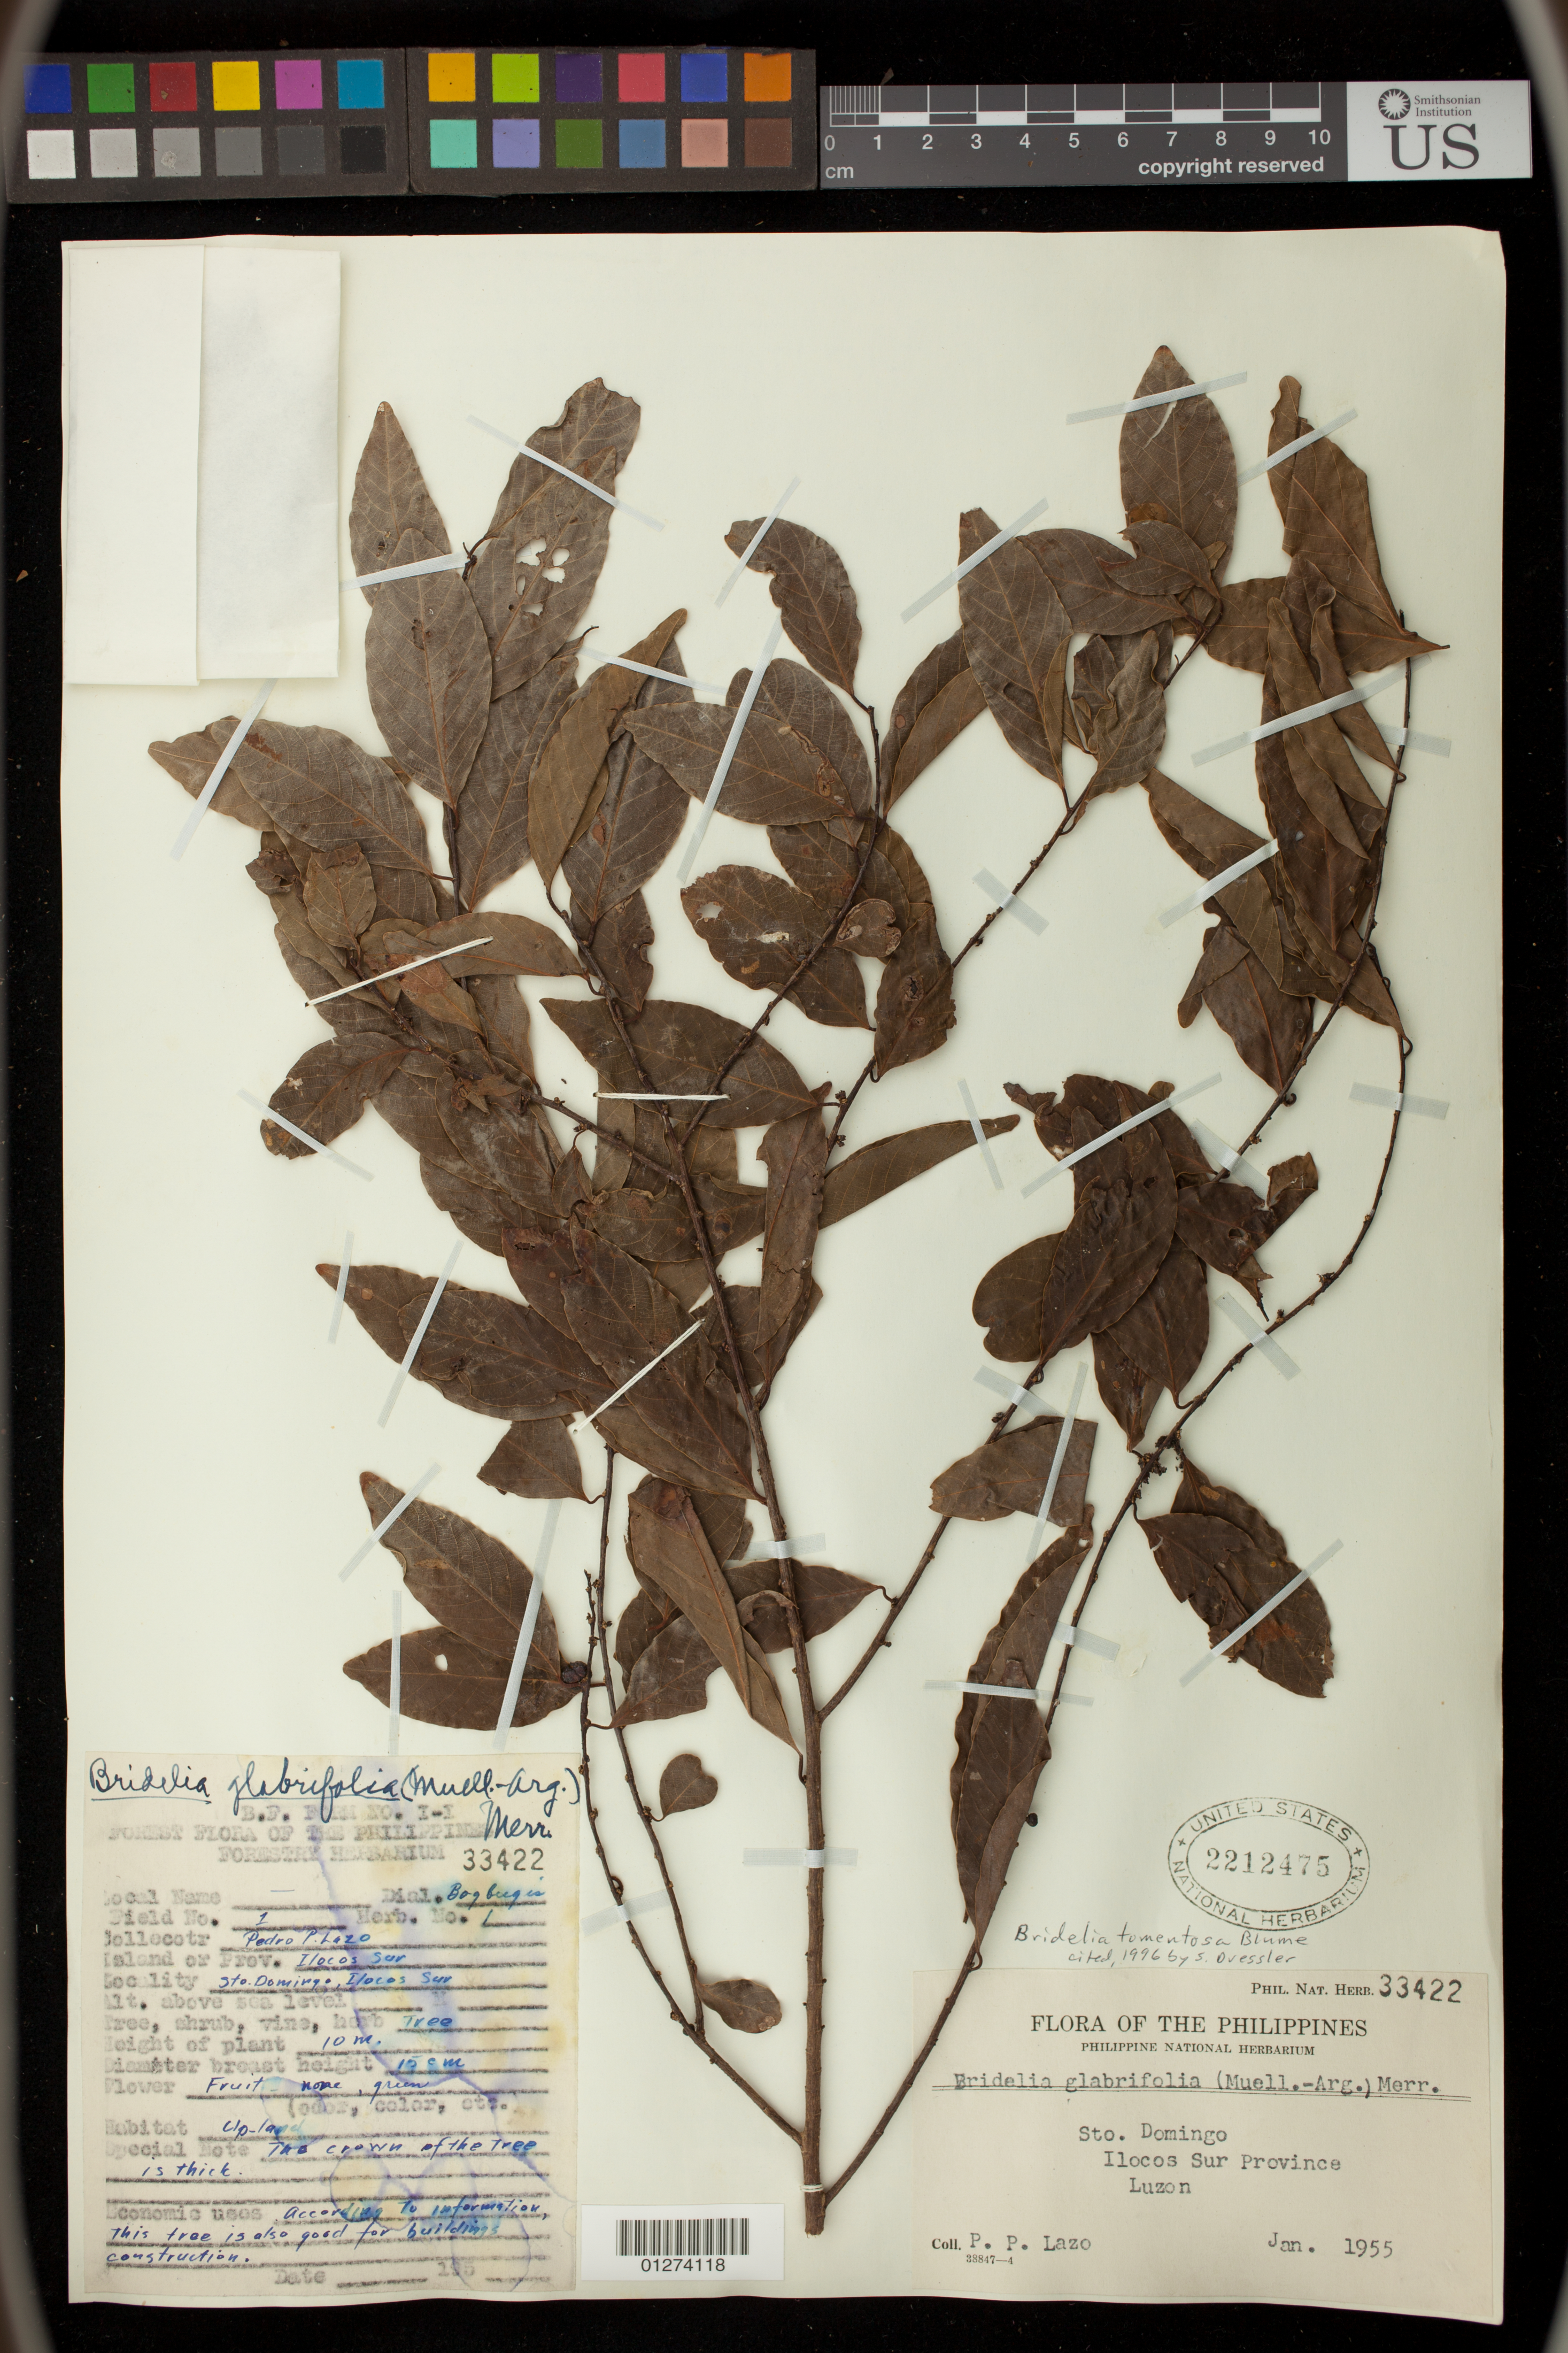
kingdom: Plantae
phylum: Tracheophyta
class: Magnoliopsida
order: Malpighiales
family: Phyllanthaceae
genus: Bridelia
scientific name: Bridelia tomentosa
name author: Blume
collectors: P. Lazo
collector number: Phil. Nat. Herb. 33422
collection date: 1955-01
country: Philippines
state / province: Ilocos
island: Luzon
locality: Sto. Domingo, Ilocos Sur Province, Luzon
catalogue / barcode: US 2212475